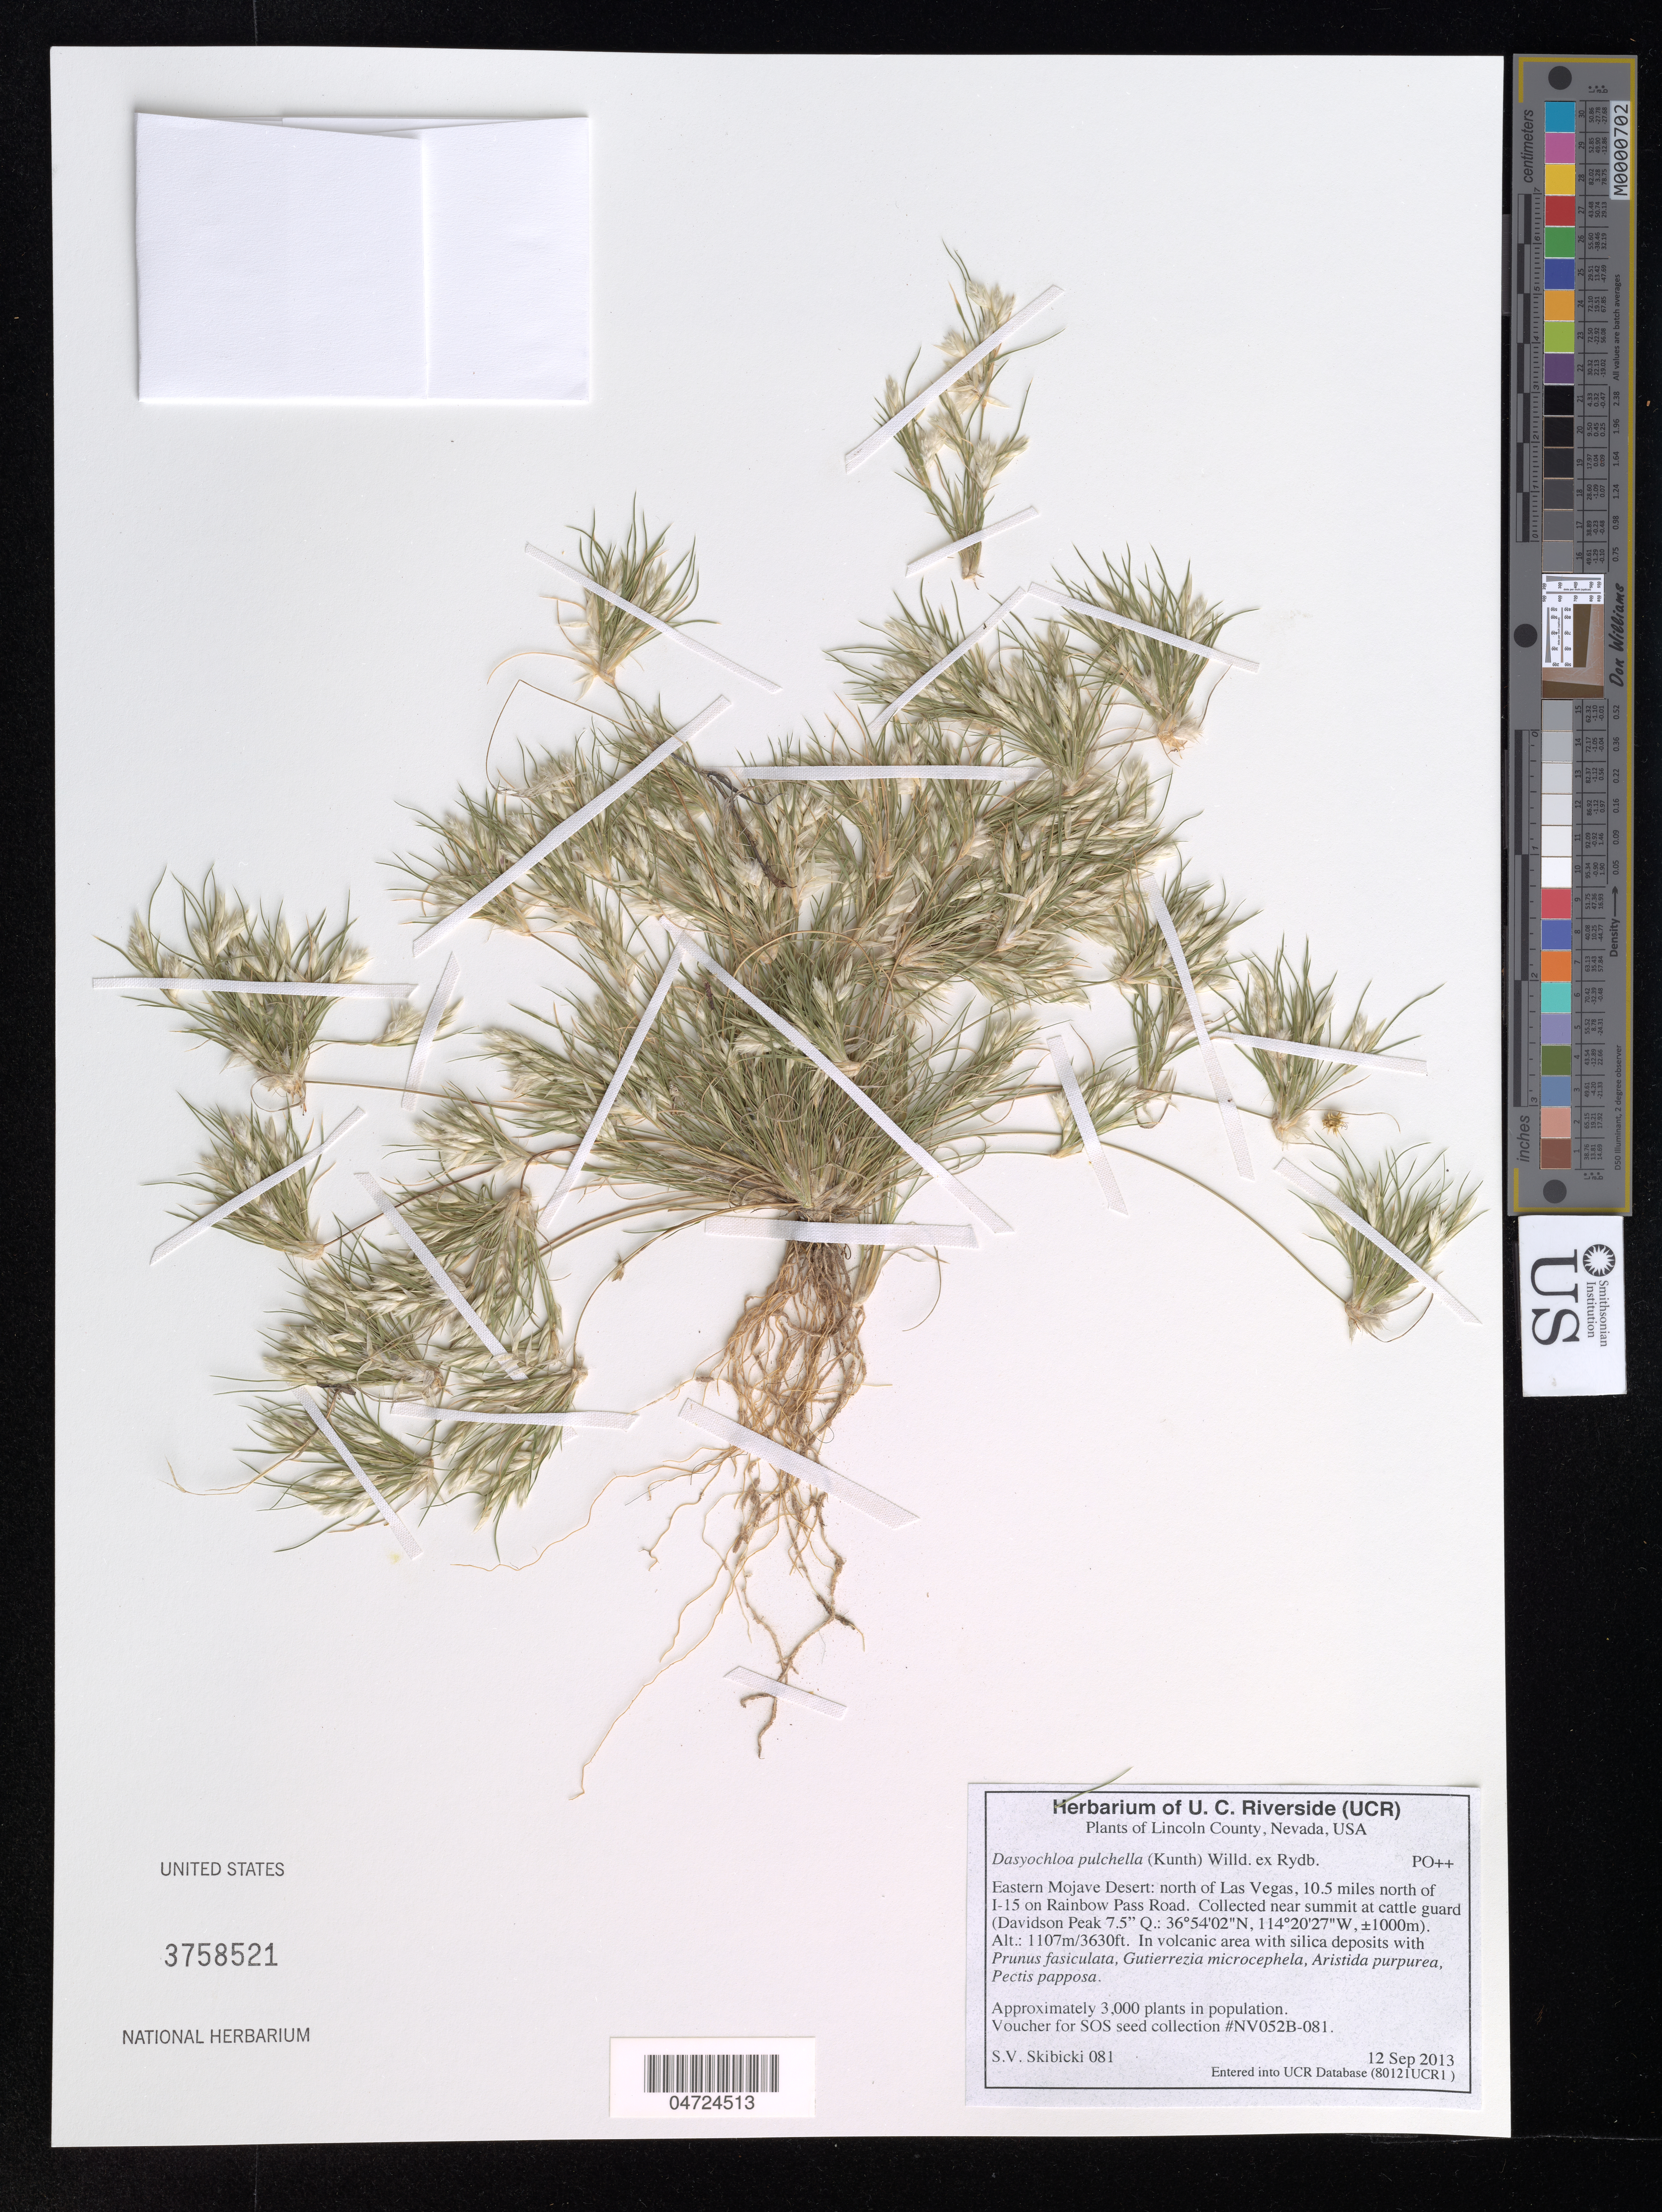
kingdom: Plantae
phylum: Tracheophyta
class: Liliopsida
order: Poales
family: Poaceae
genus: Dasyochloa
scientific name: Dasyochloa pulchella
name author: (Kunth) Willd. ex Rydb.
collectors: S. Skibicki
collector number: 081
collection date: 2013-09-12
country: United States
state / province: Nevada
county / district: Lincoln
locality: Lincoln County. Eastern Mojave Desert: north of Las Vegas, 10.5 miles north of I-15 on Rainbow Pass Road. Collected near summit at cattle guard (Davidson Peak 7.5" Q.).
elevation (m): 1107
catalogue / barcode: US 3758521